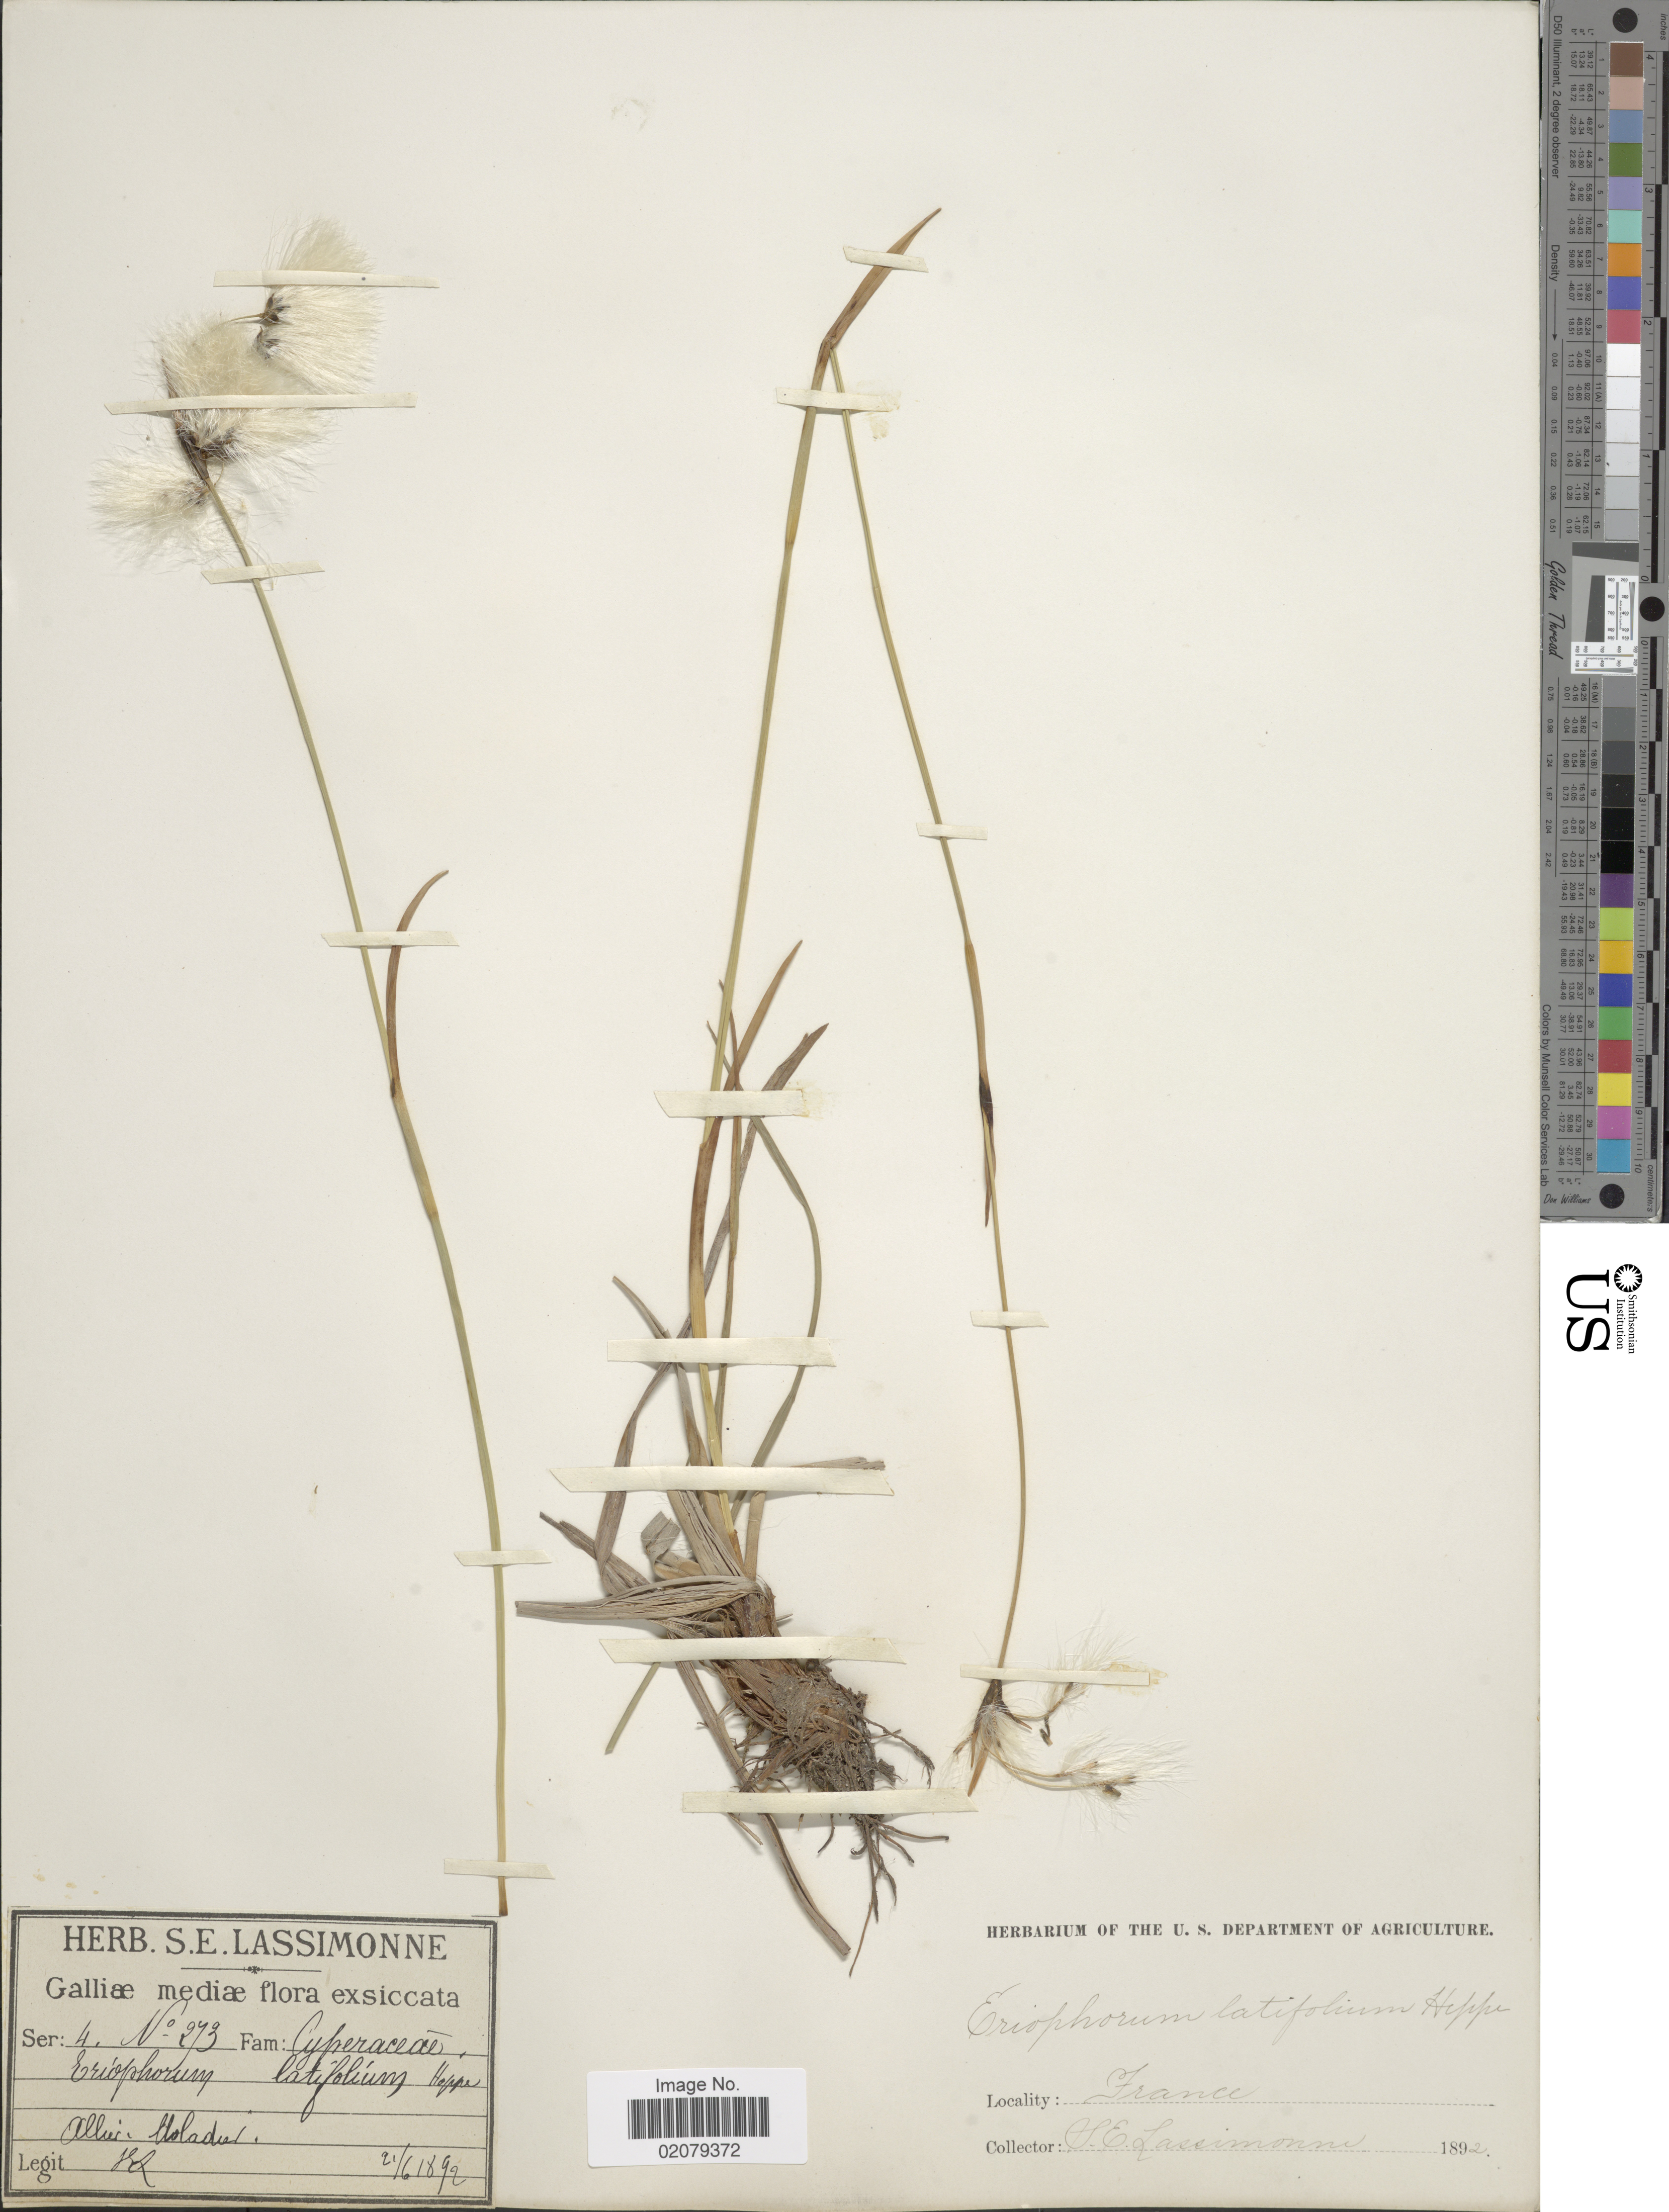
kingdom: Plantae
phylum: Tracheophyta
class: Liliopsida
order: Poales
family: Cyperaceae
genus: Eriophorum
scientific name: Eriophorum latifolium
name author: Hoppe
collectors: S. Lassimonne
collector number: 273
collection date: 1892-06-21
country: France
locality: Galliae, Allier Moladier